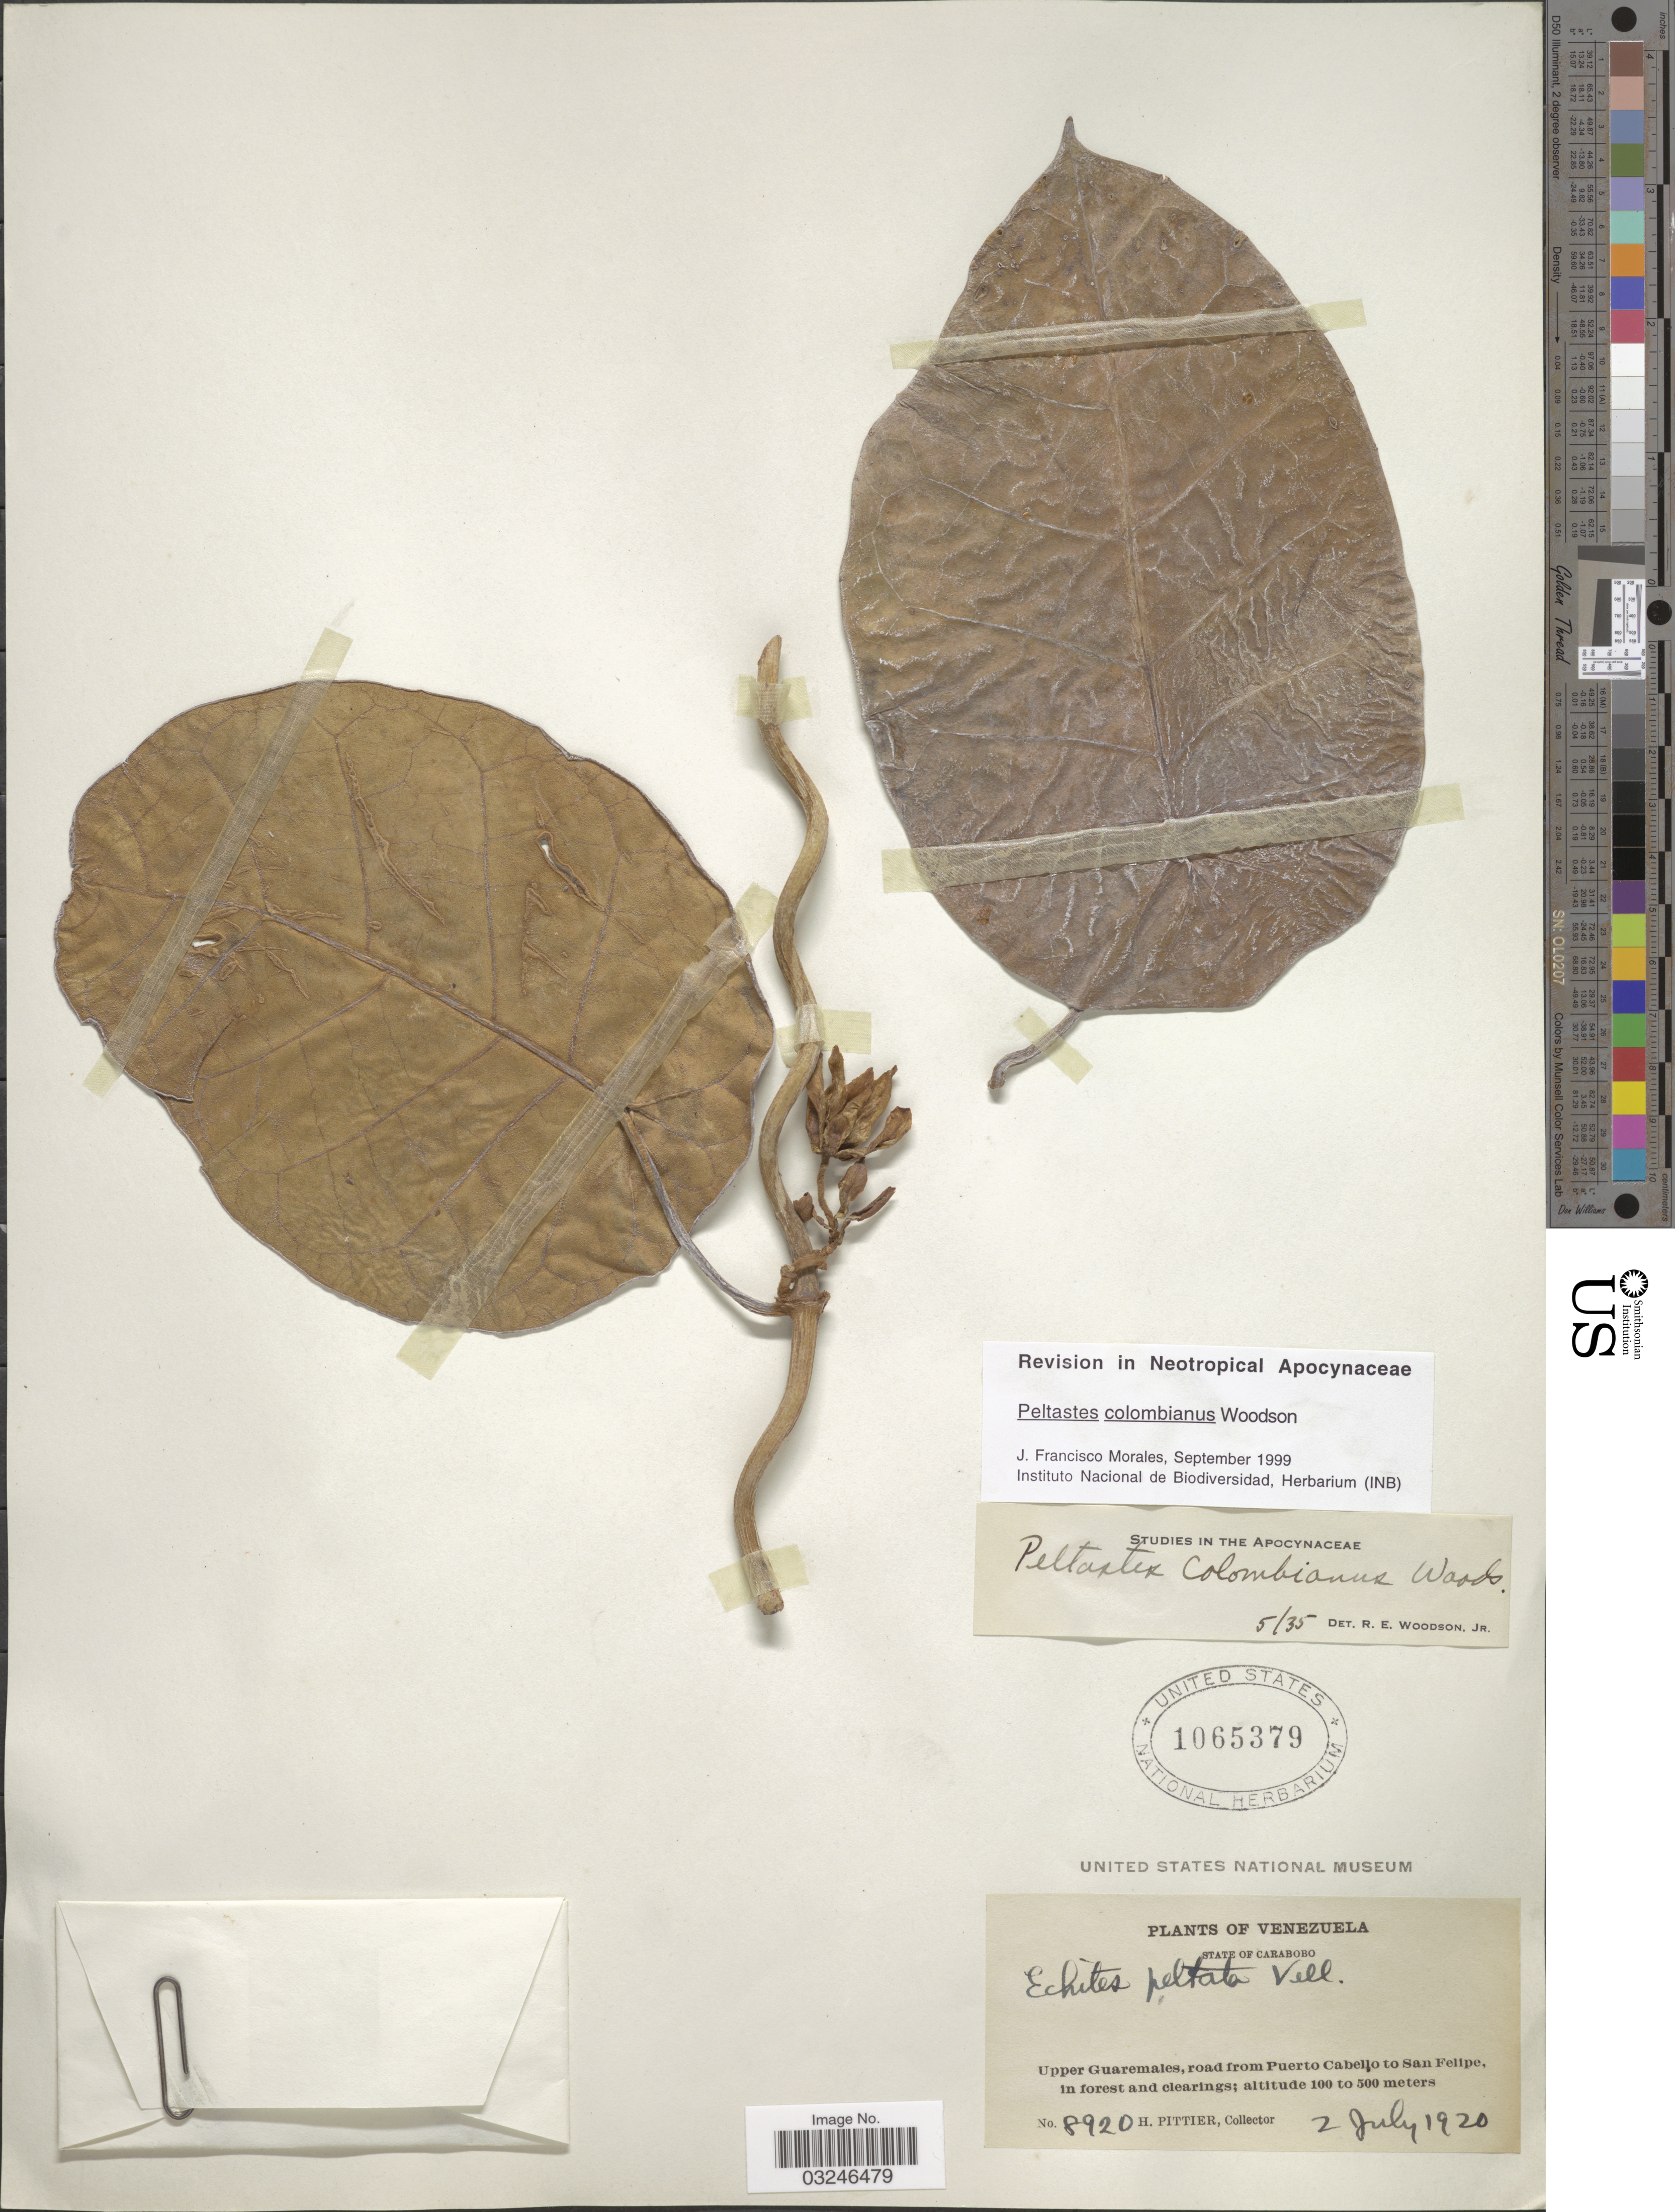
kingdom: Plantae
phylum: Tracheophyta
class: Magnoliopsida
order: Gentianales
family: Apocynaceae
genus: Peltastes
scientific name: Peltastes colombianus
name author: Woodson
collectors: H. F. Pittier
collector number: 8920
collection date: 1920-07-02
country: Venezuela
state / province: Carabobo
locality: State of Carabobo. Upper Guaremales, road from Puerto Cabello to San Felipe.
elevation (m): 100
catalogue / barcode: US 1065379